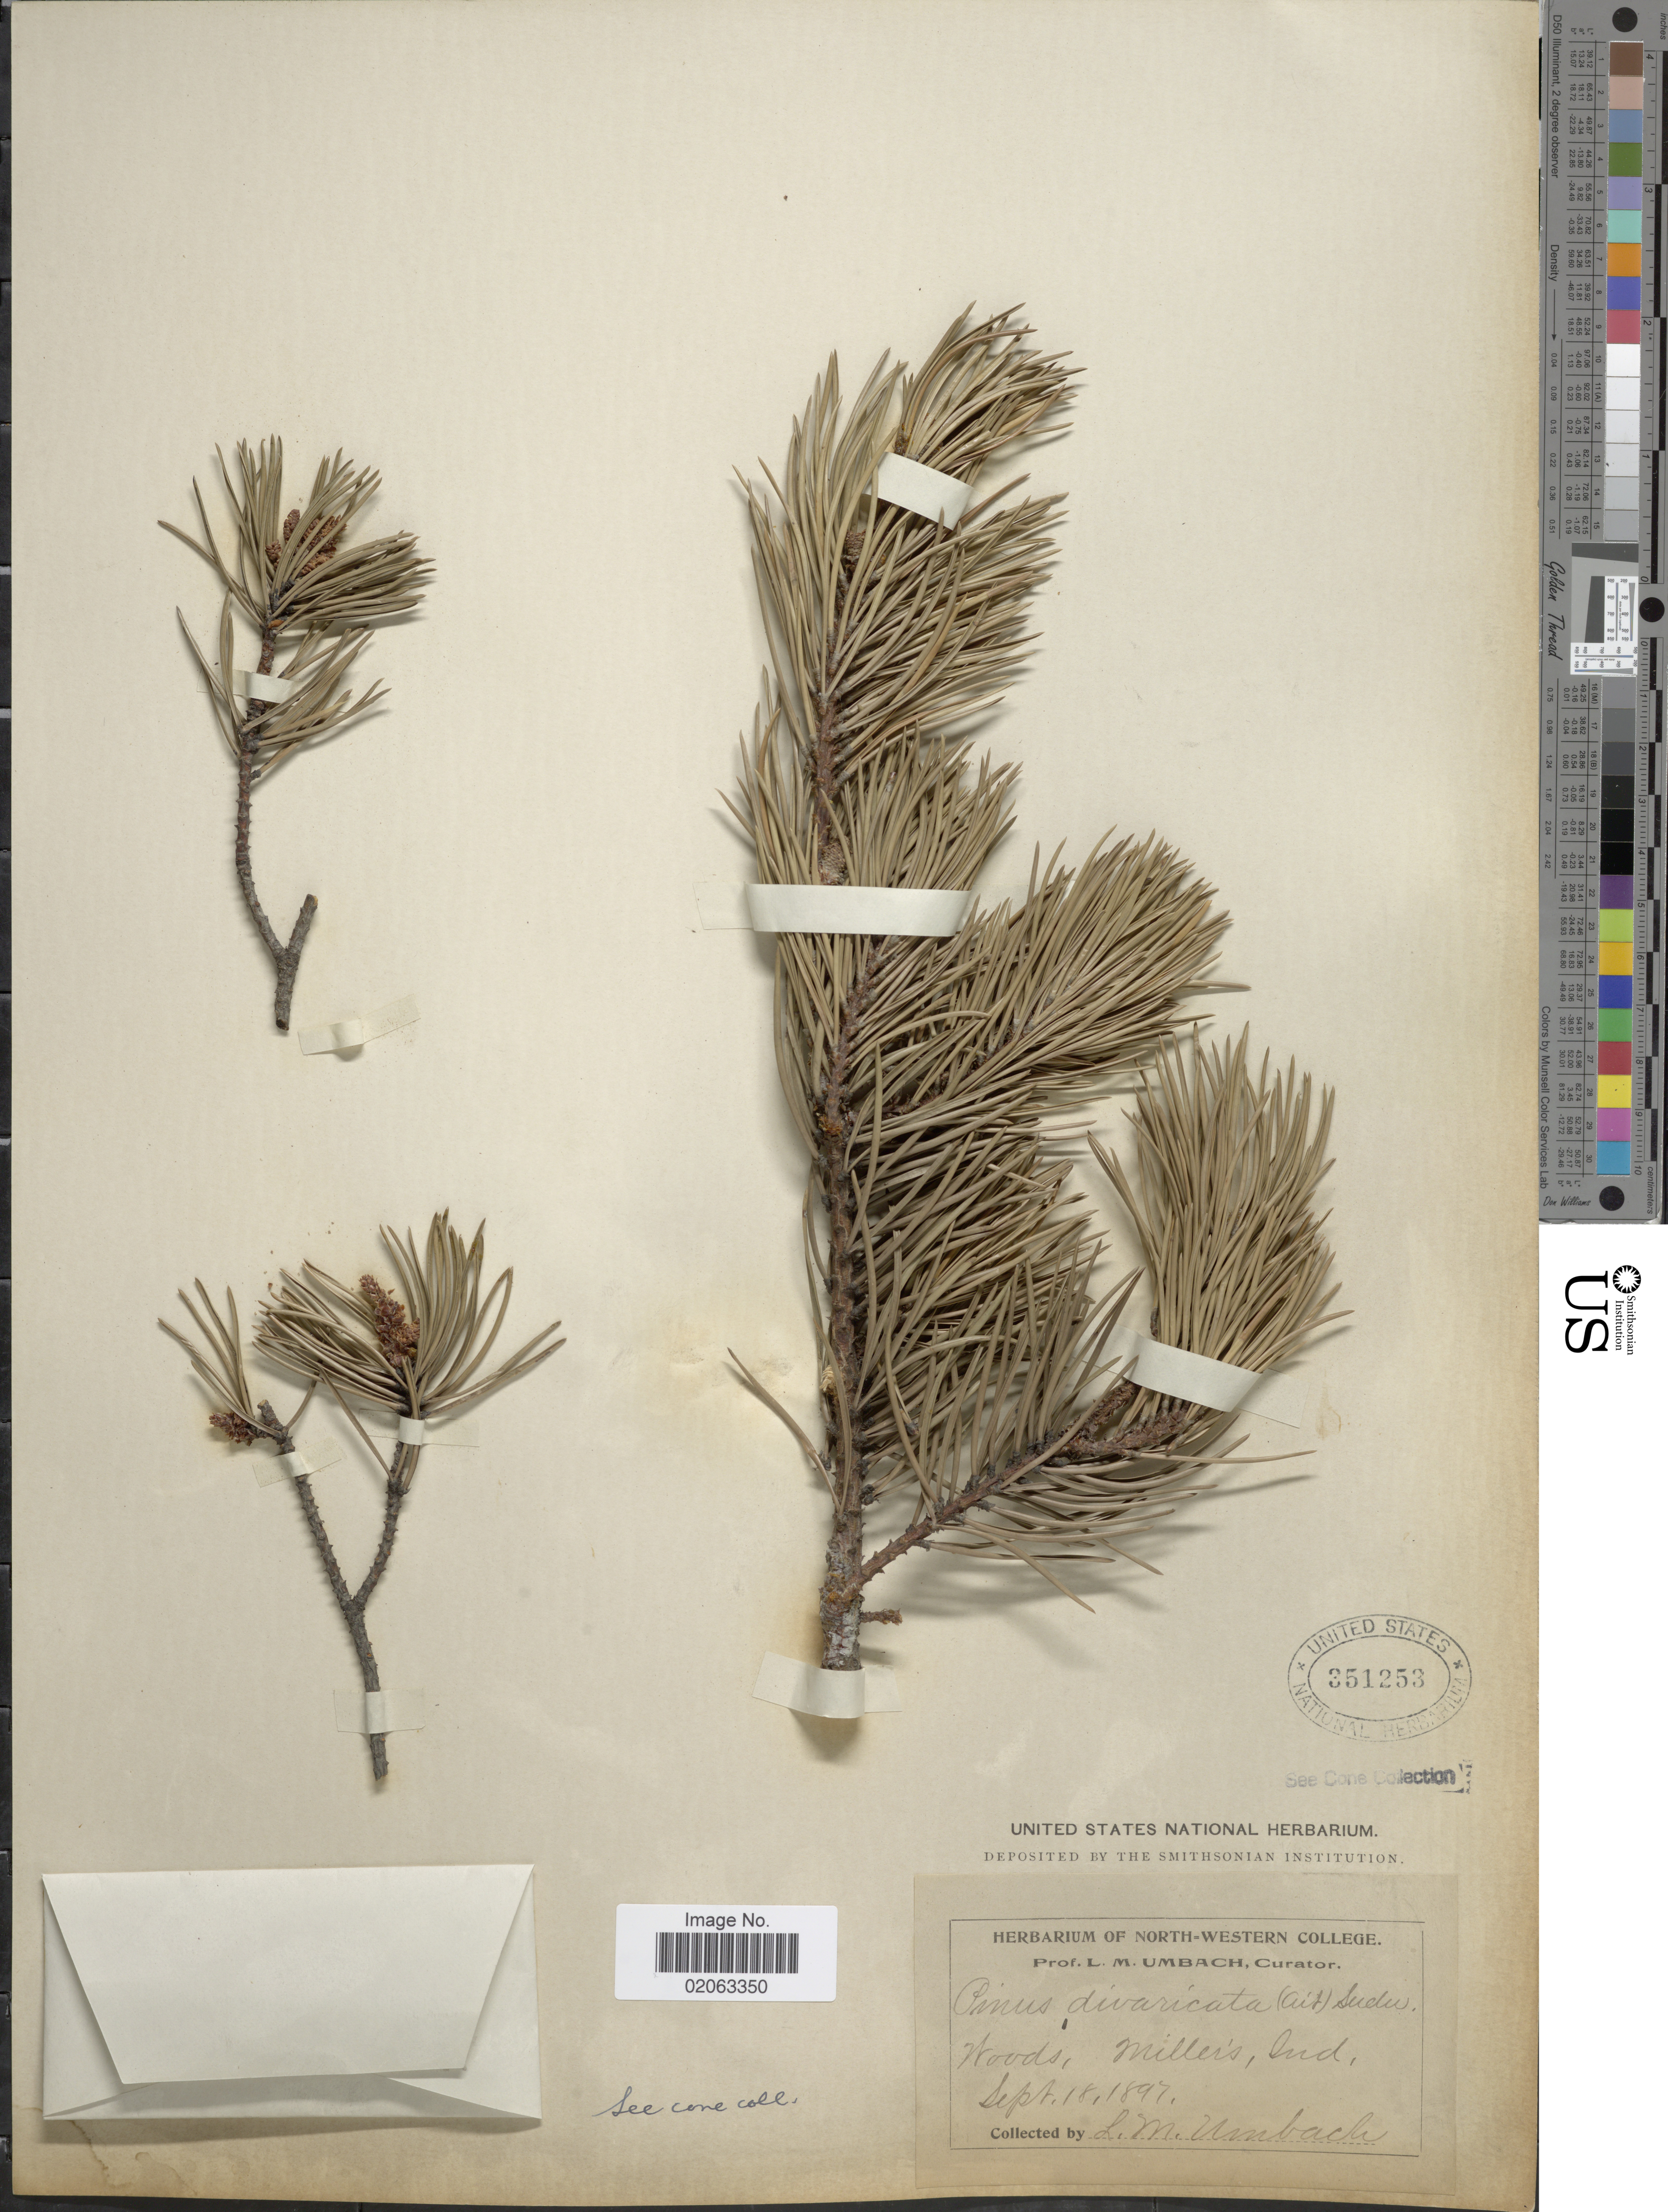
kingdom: Plantae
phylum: Tracheophyta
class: Pinopsida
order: Pinales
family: Pinaceae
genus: Pinus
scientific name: Pinus banksiana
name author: Lamb.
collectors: L. M. Umbach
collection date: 1897-09-18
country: United States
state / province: Indiana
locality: Woods, Miller's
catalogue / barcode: US 351253